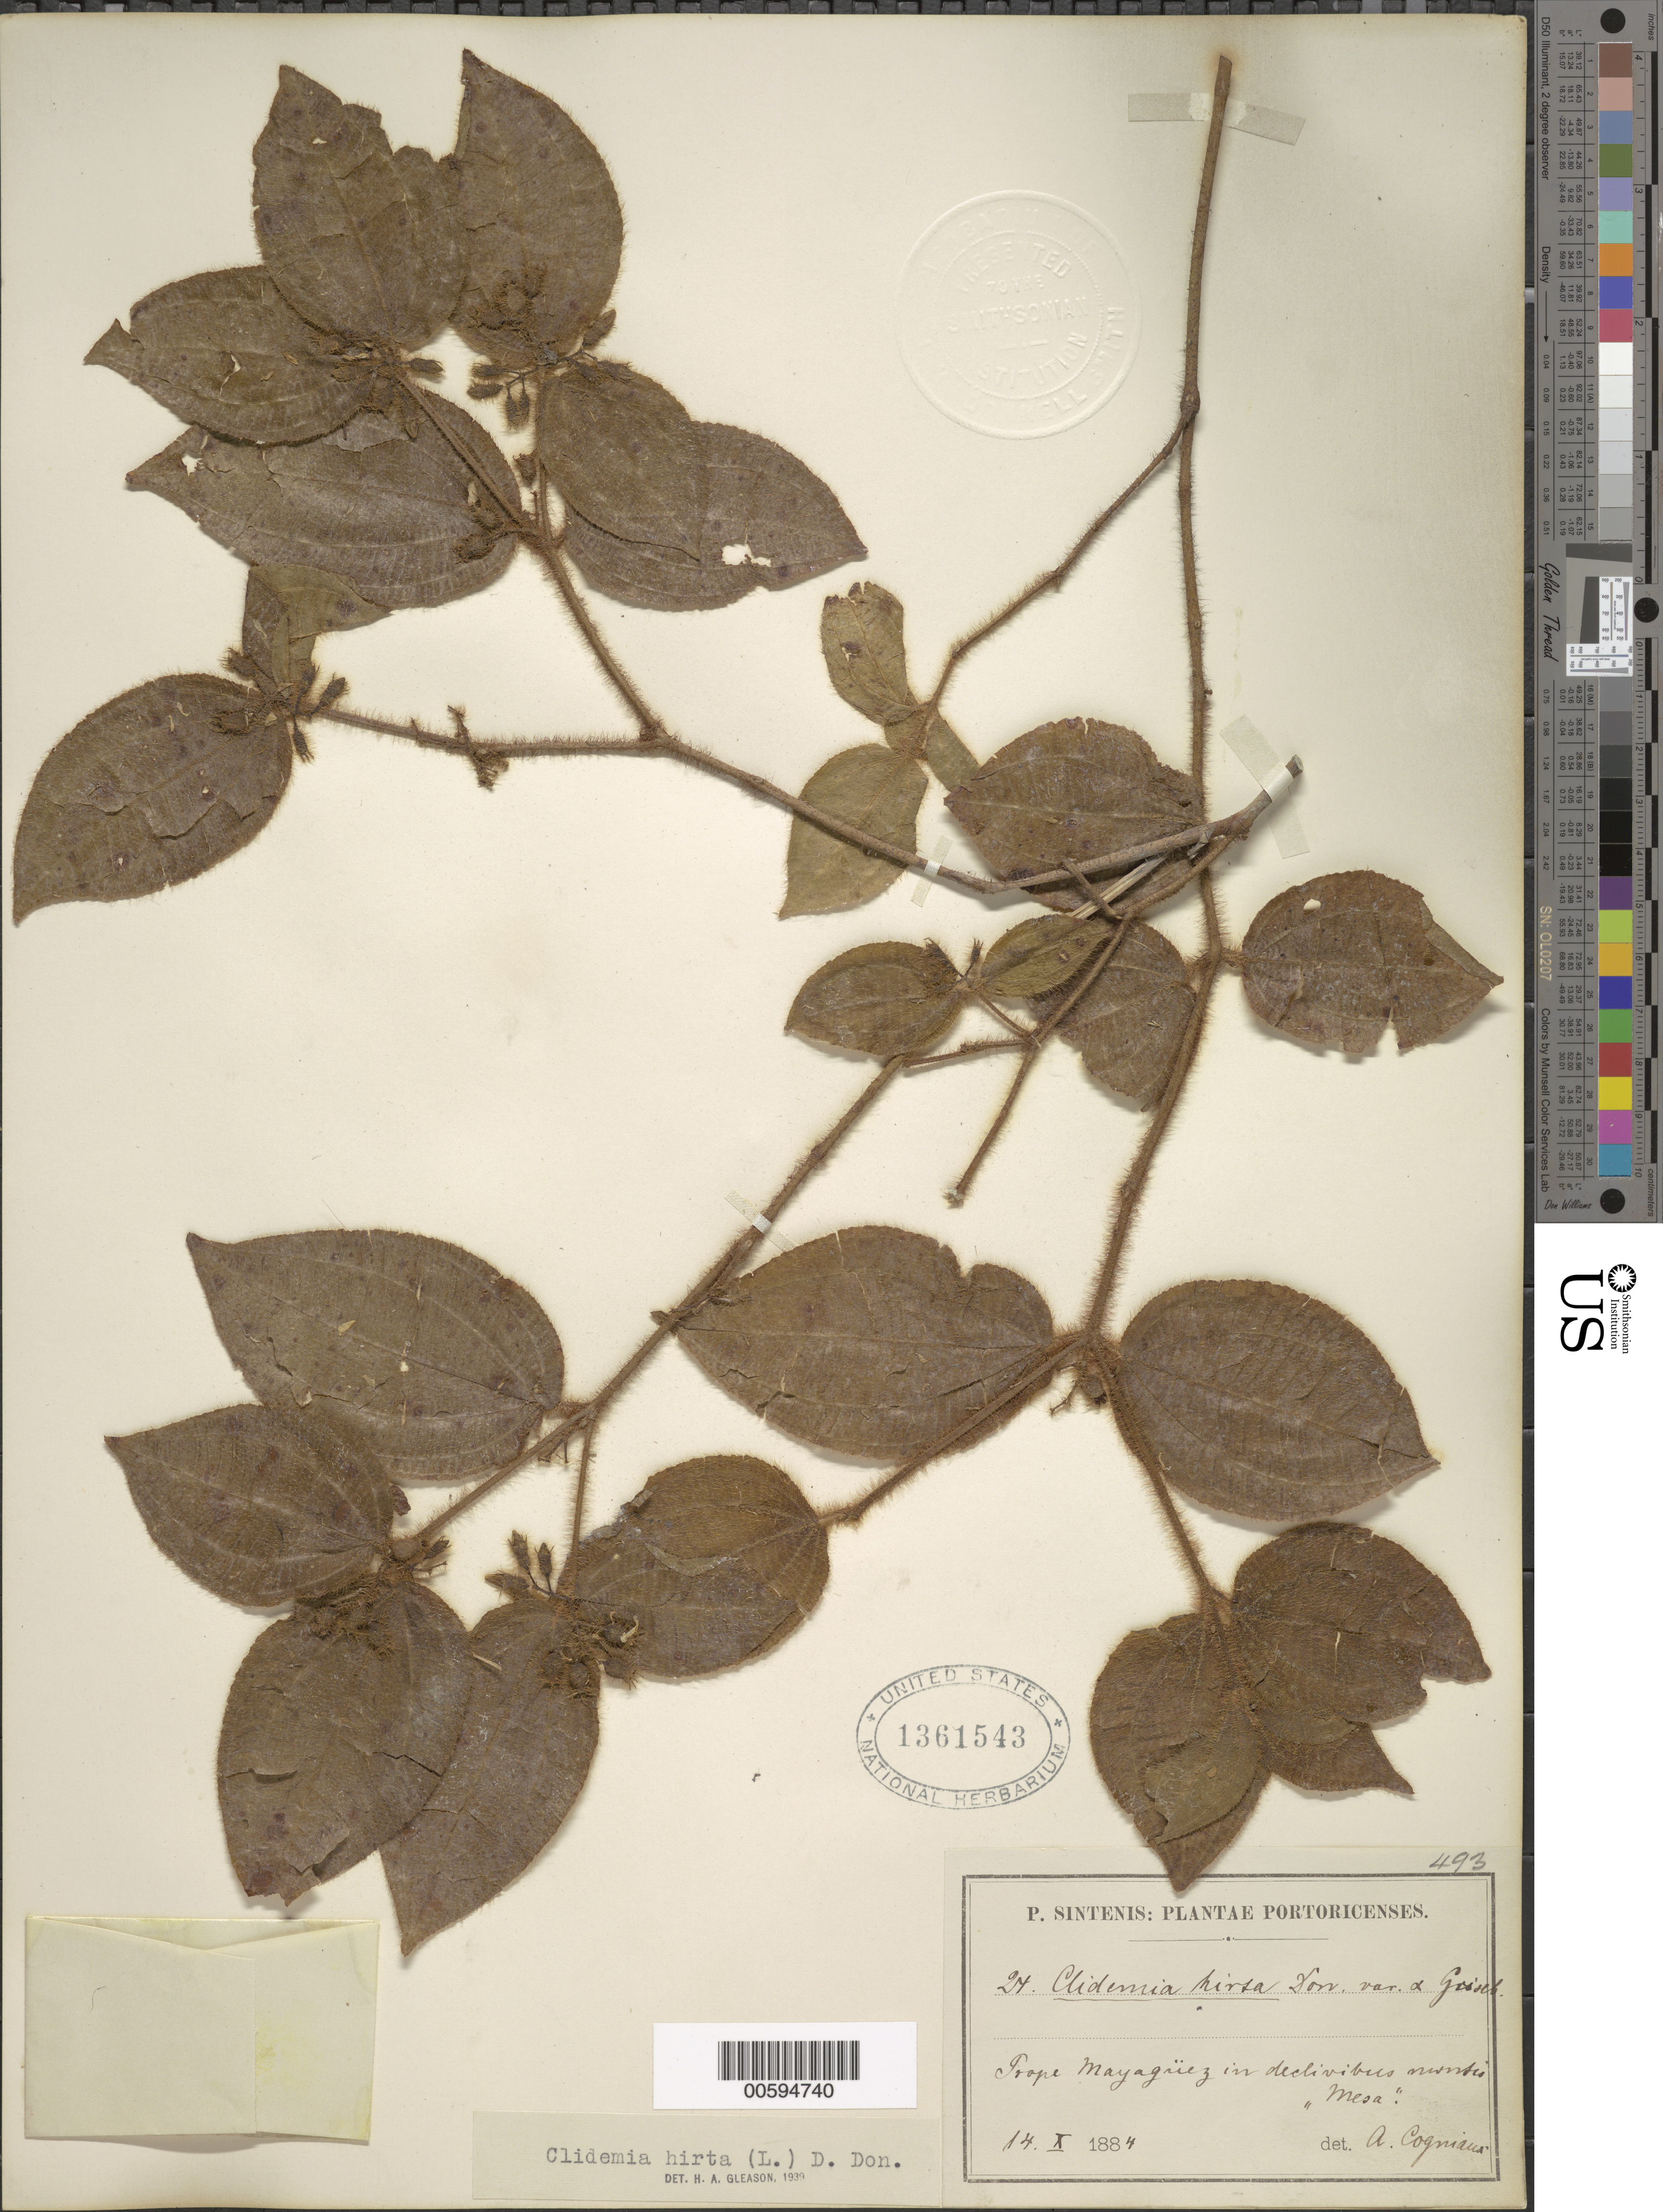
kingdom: Plantae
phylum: Tracheophyta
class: Magnoliopsida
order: Myrtales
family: Melastomataceae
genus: Clidemia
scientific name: Clidemia hirta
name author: (L.) D. Don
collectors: P. Sintenis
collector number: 24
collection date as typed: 14 Oct 1884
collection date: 1884-10-14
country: Puerto Rico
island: Greater Antilles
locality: Prope Mayagüez, in declivibus montis "Mesa"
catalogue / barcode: US 1361543